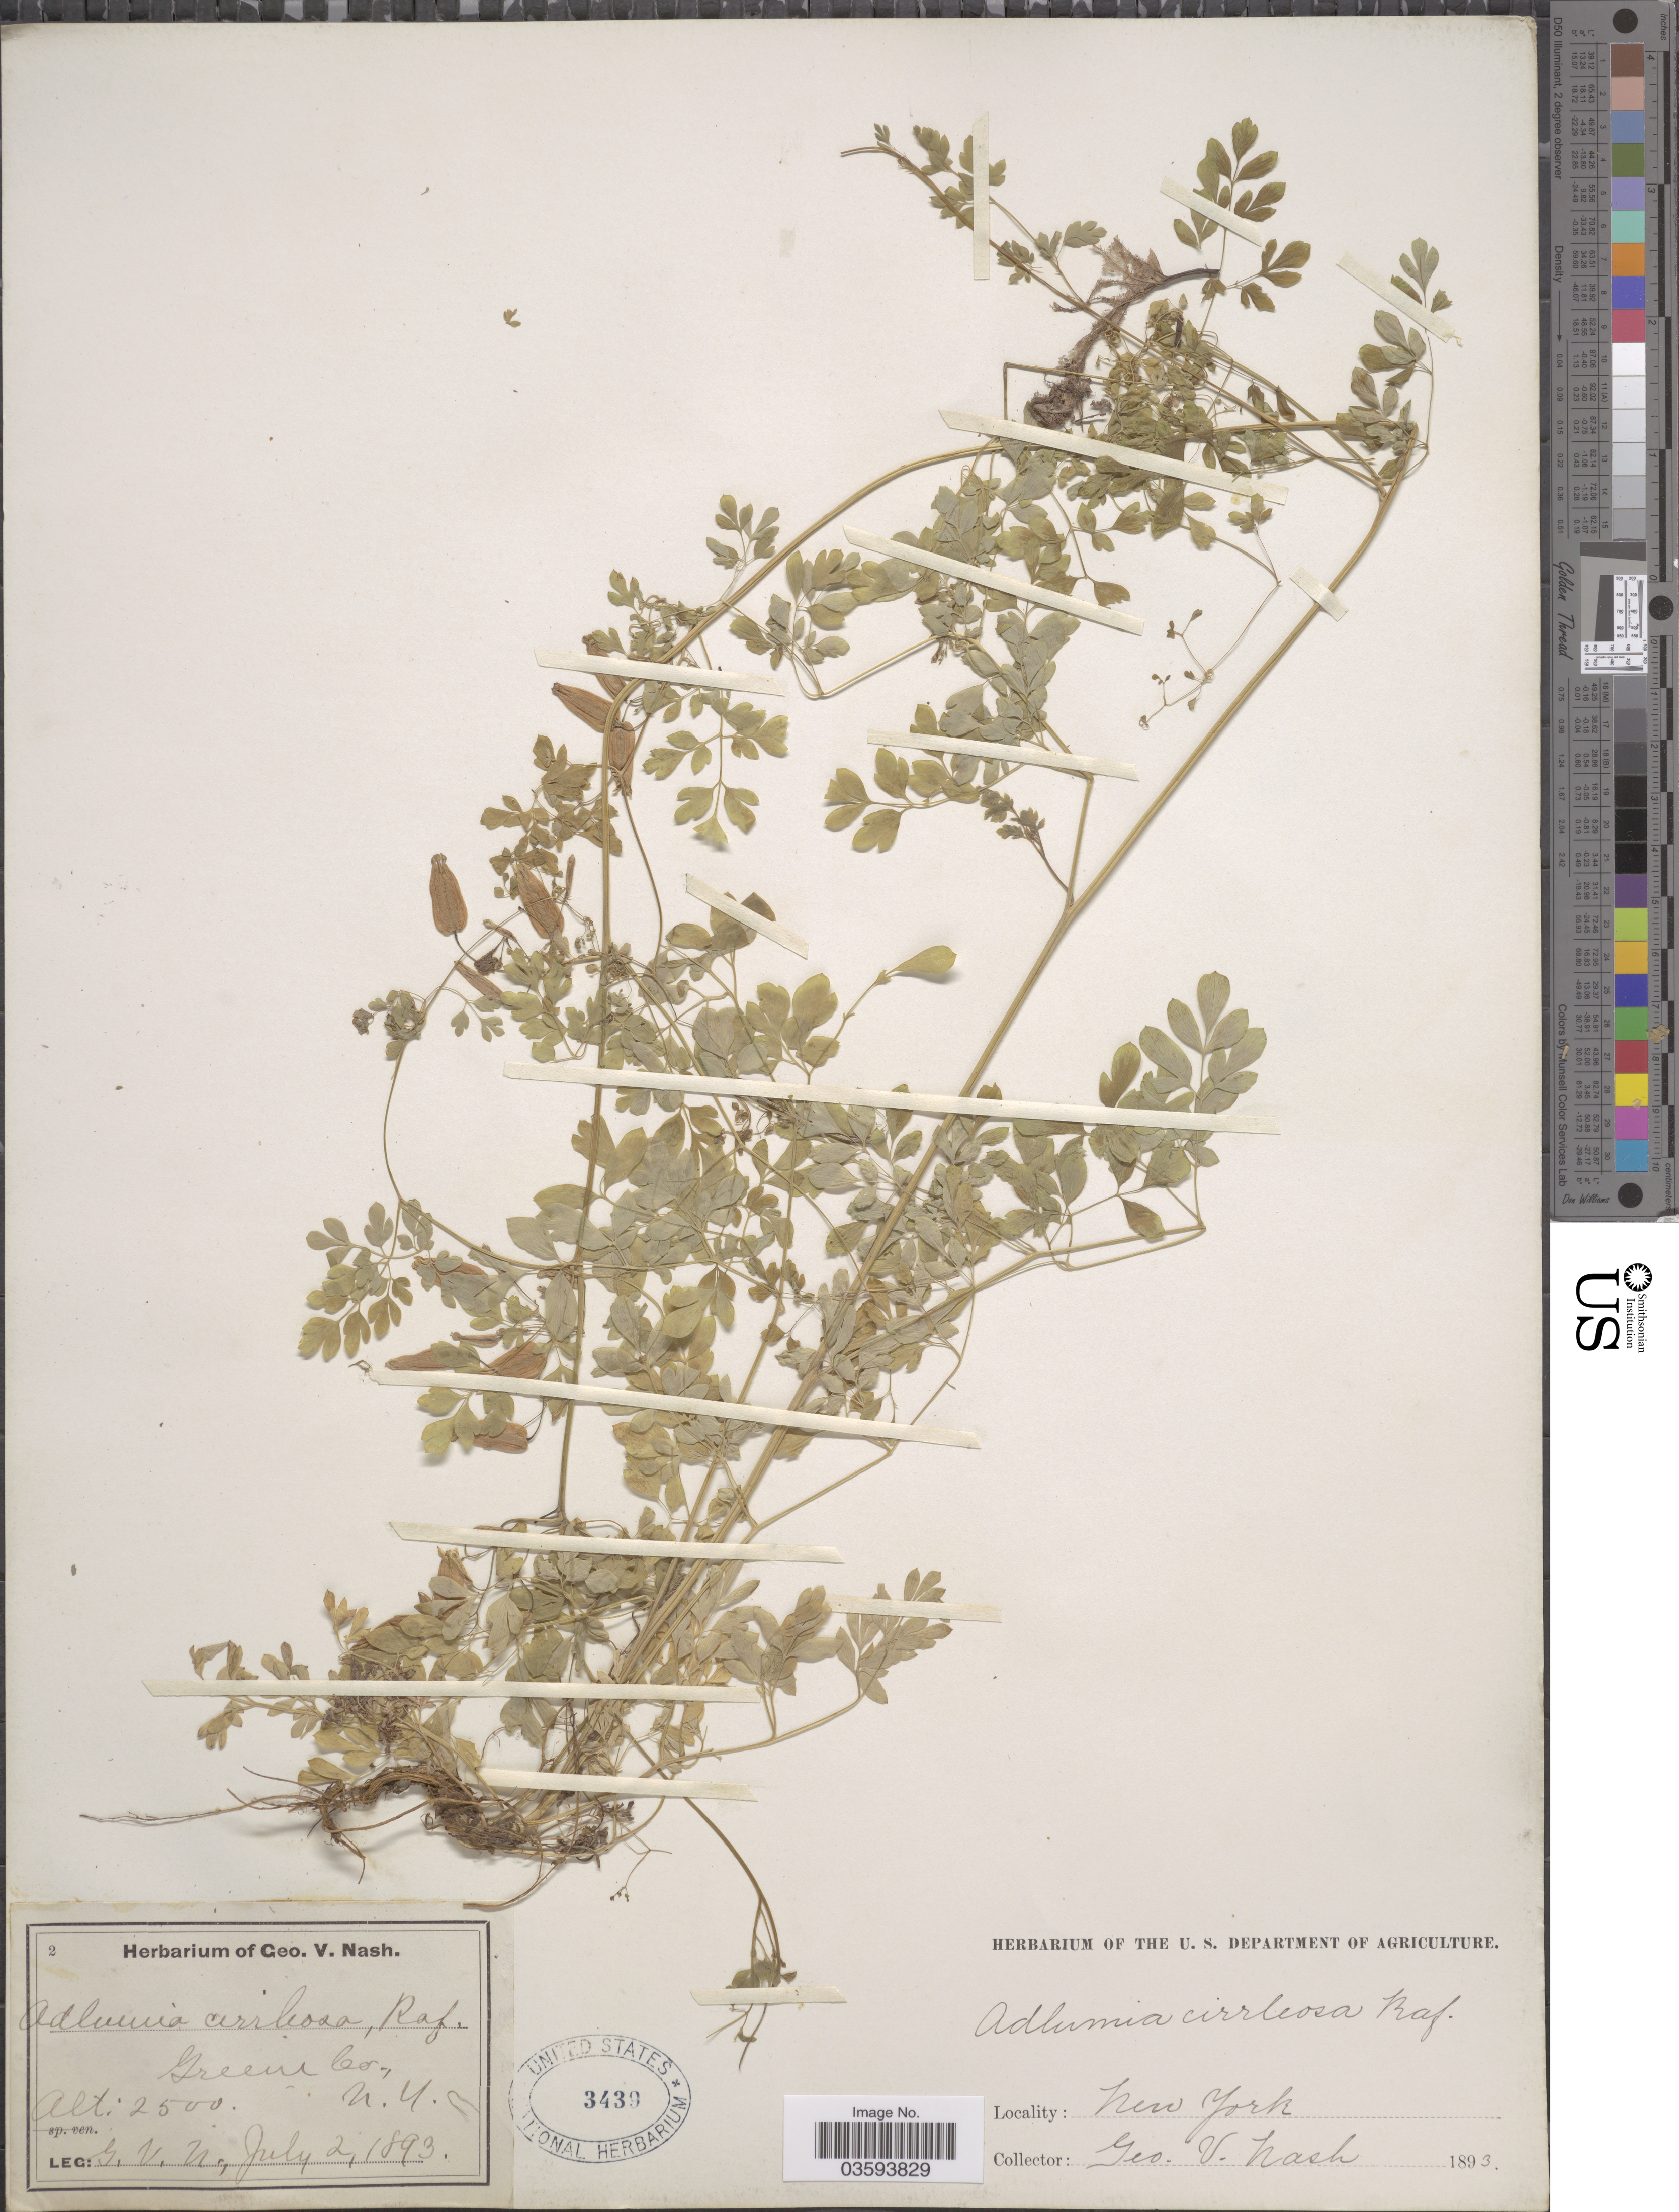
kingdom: Plantae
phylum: Tracheophyta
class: Magnoliopsida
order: Ranunculales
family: Papaveraceae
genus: Adlumia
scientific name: Adlumia cirrhosa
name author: Raf. ex DC.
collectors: G. V. Nash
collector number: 2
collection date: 1893-07-02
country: United States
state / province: New York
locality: Green Co.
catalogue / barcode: US 3439